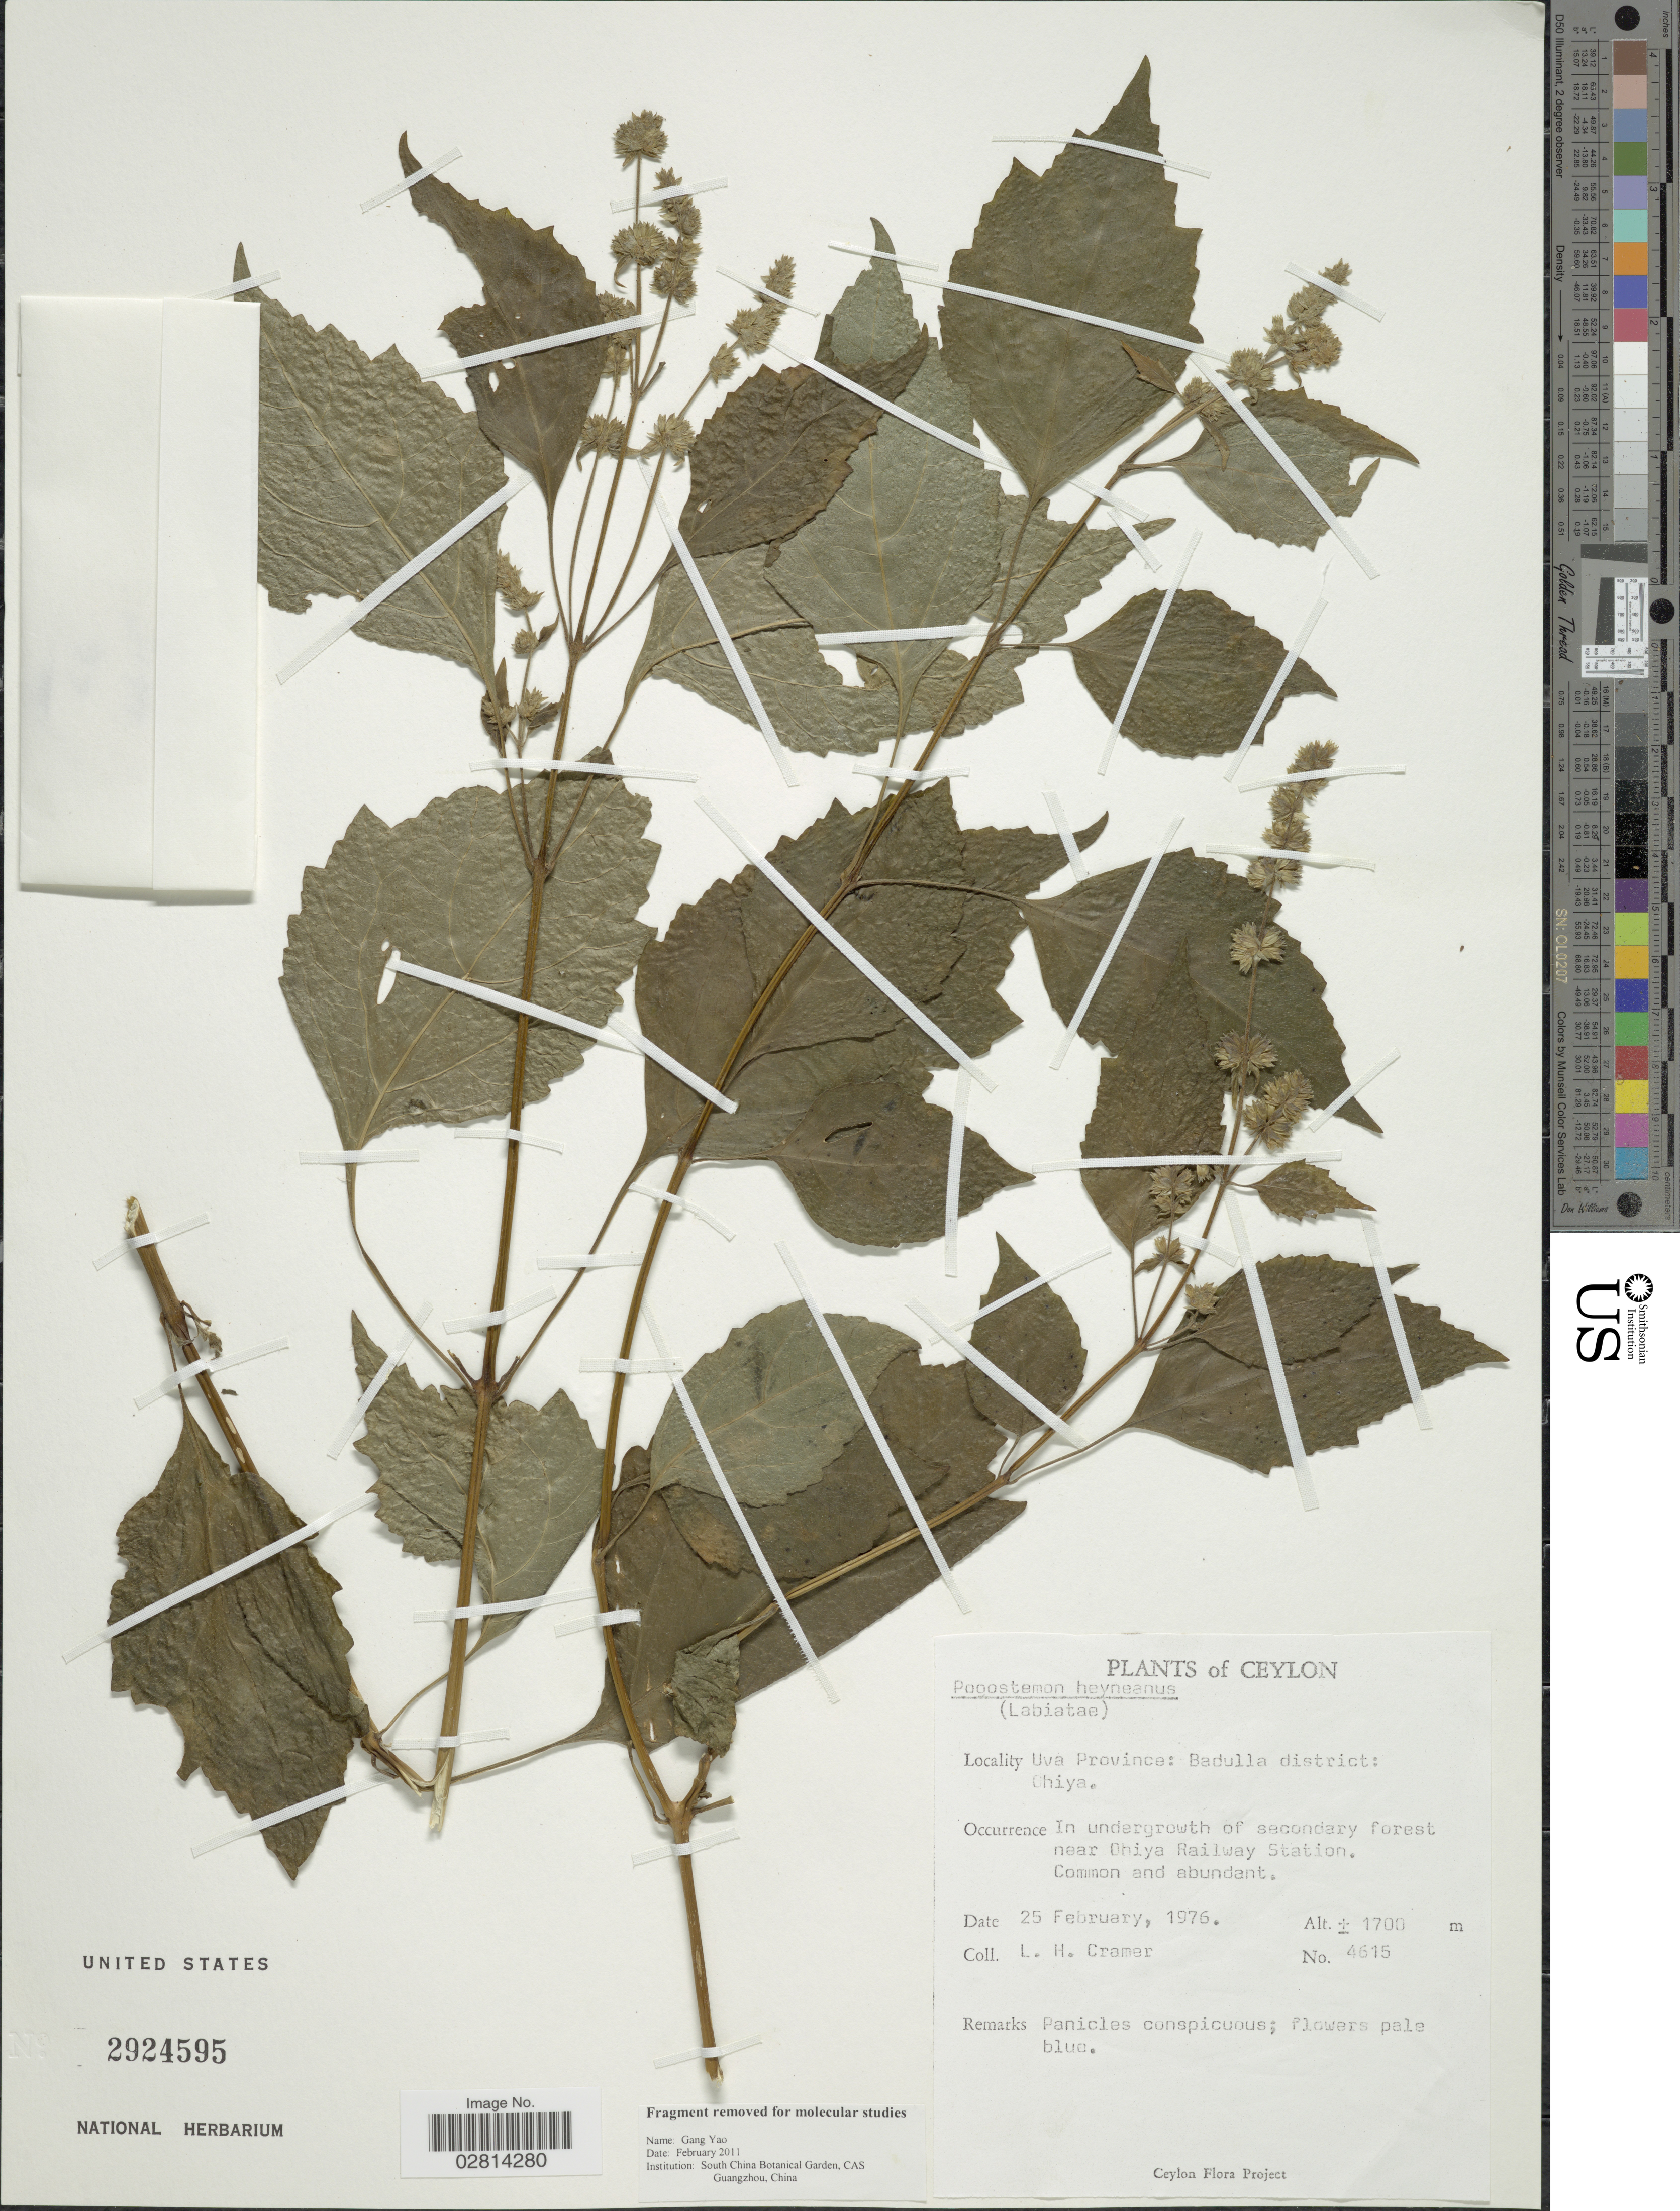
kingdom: Plantae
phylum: Tracheophyta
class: Magnoliopsida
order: Lamiales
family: Lamiaceae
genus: Pogostemon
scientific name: Pogostemon heyneanus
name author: Benth.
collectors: L. H. Cramer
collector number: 4615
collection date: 1976-02-25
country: Sri Lanka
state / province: Uva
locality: Ceylon. Badulla district: Ohiya. In undergrowth of secondary forest near Ohiya Railway Station.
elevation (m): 1700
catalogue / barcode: US 2924595